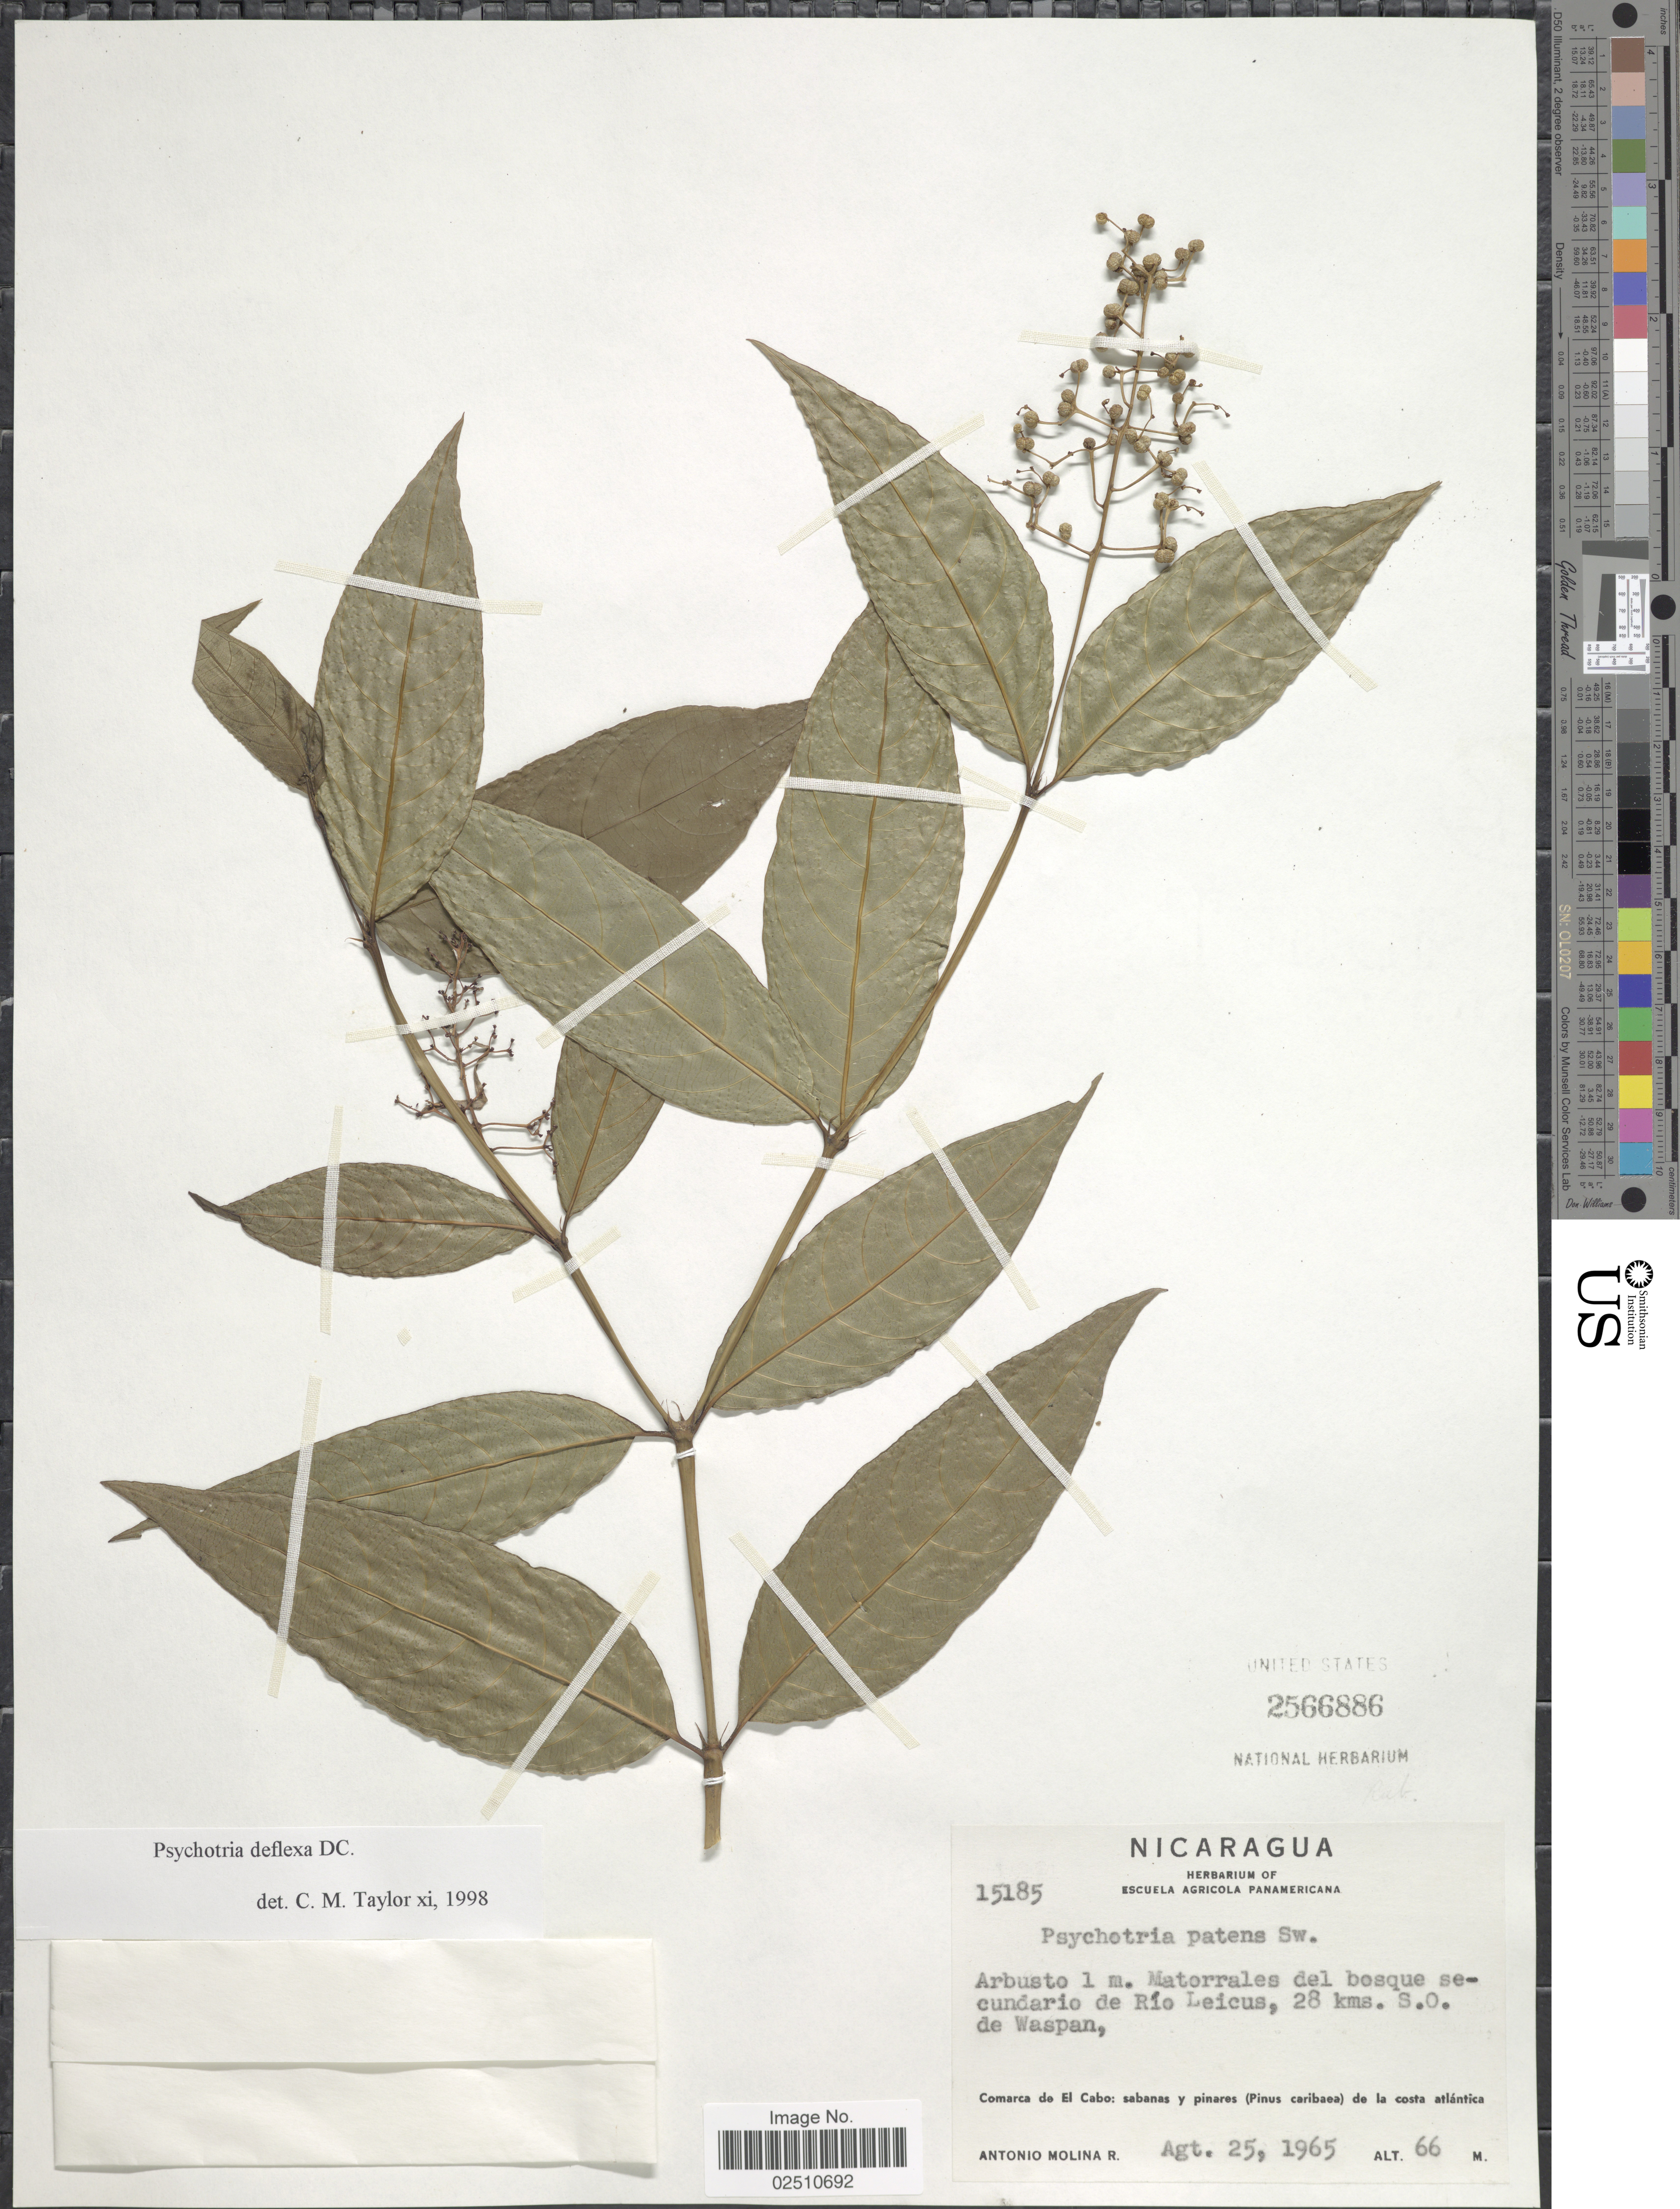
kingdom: Plantae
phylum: Tracheophyta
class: Magnoliopsida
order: Gentianales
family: Rubiaceae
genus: Psychotria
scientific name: Psychotria deflexa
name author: DC.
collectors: A. Molina R.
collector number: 15185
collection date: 1965-08-25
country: Nicaragua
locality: Rio Leicus, 28 kms S.O. de Waspan, Comarca de El Cabo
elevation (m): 66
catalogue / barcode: US 2566886